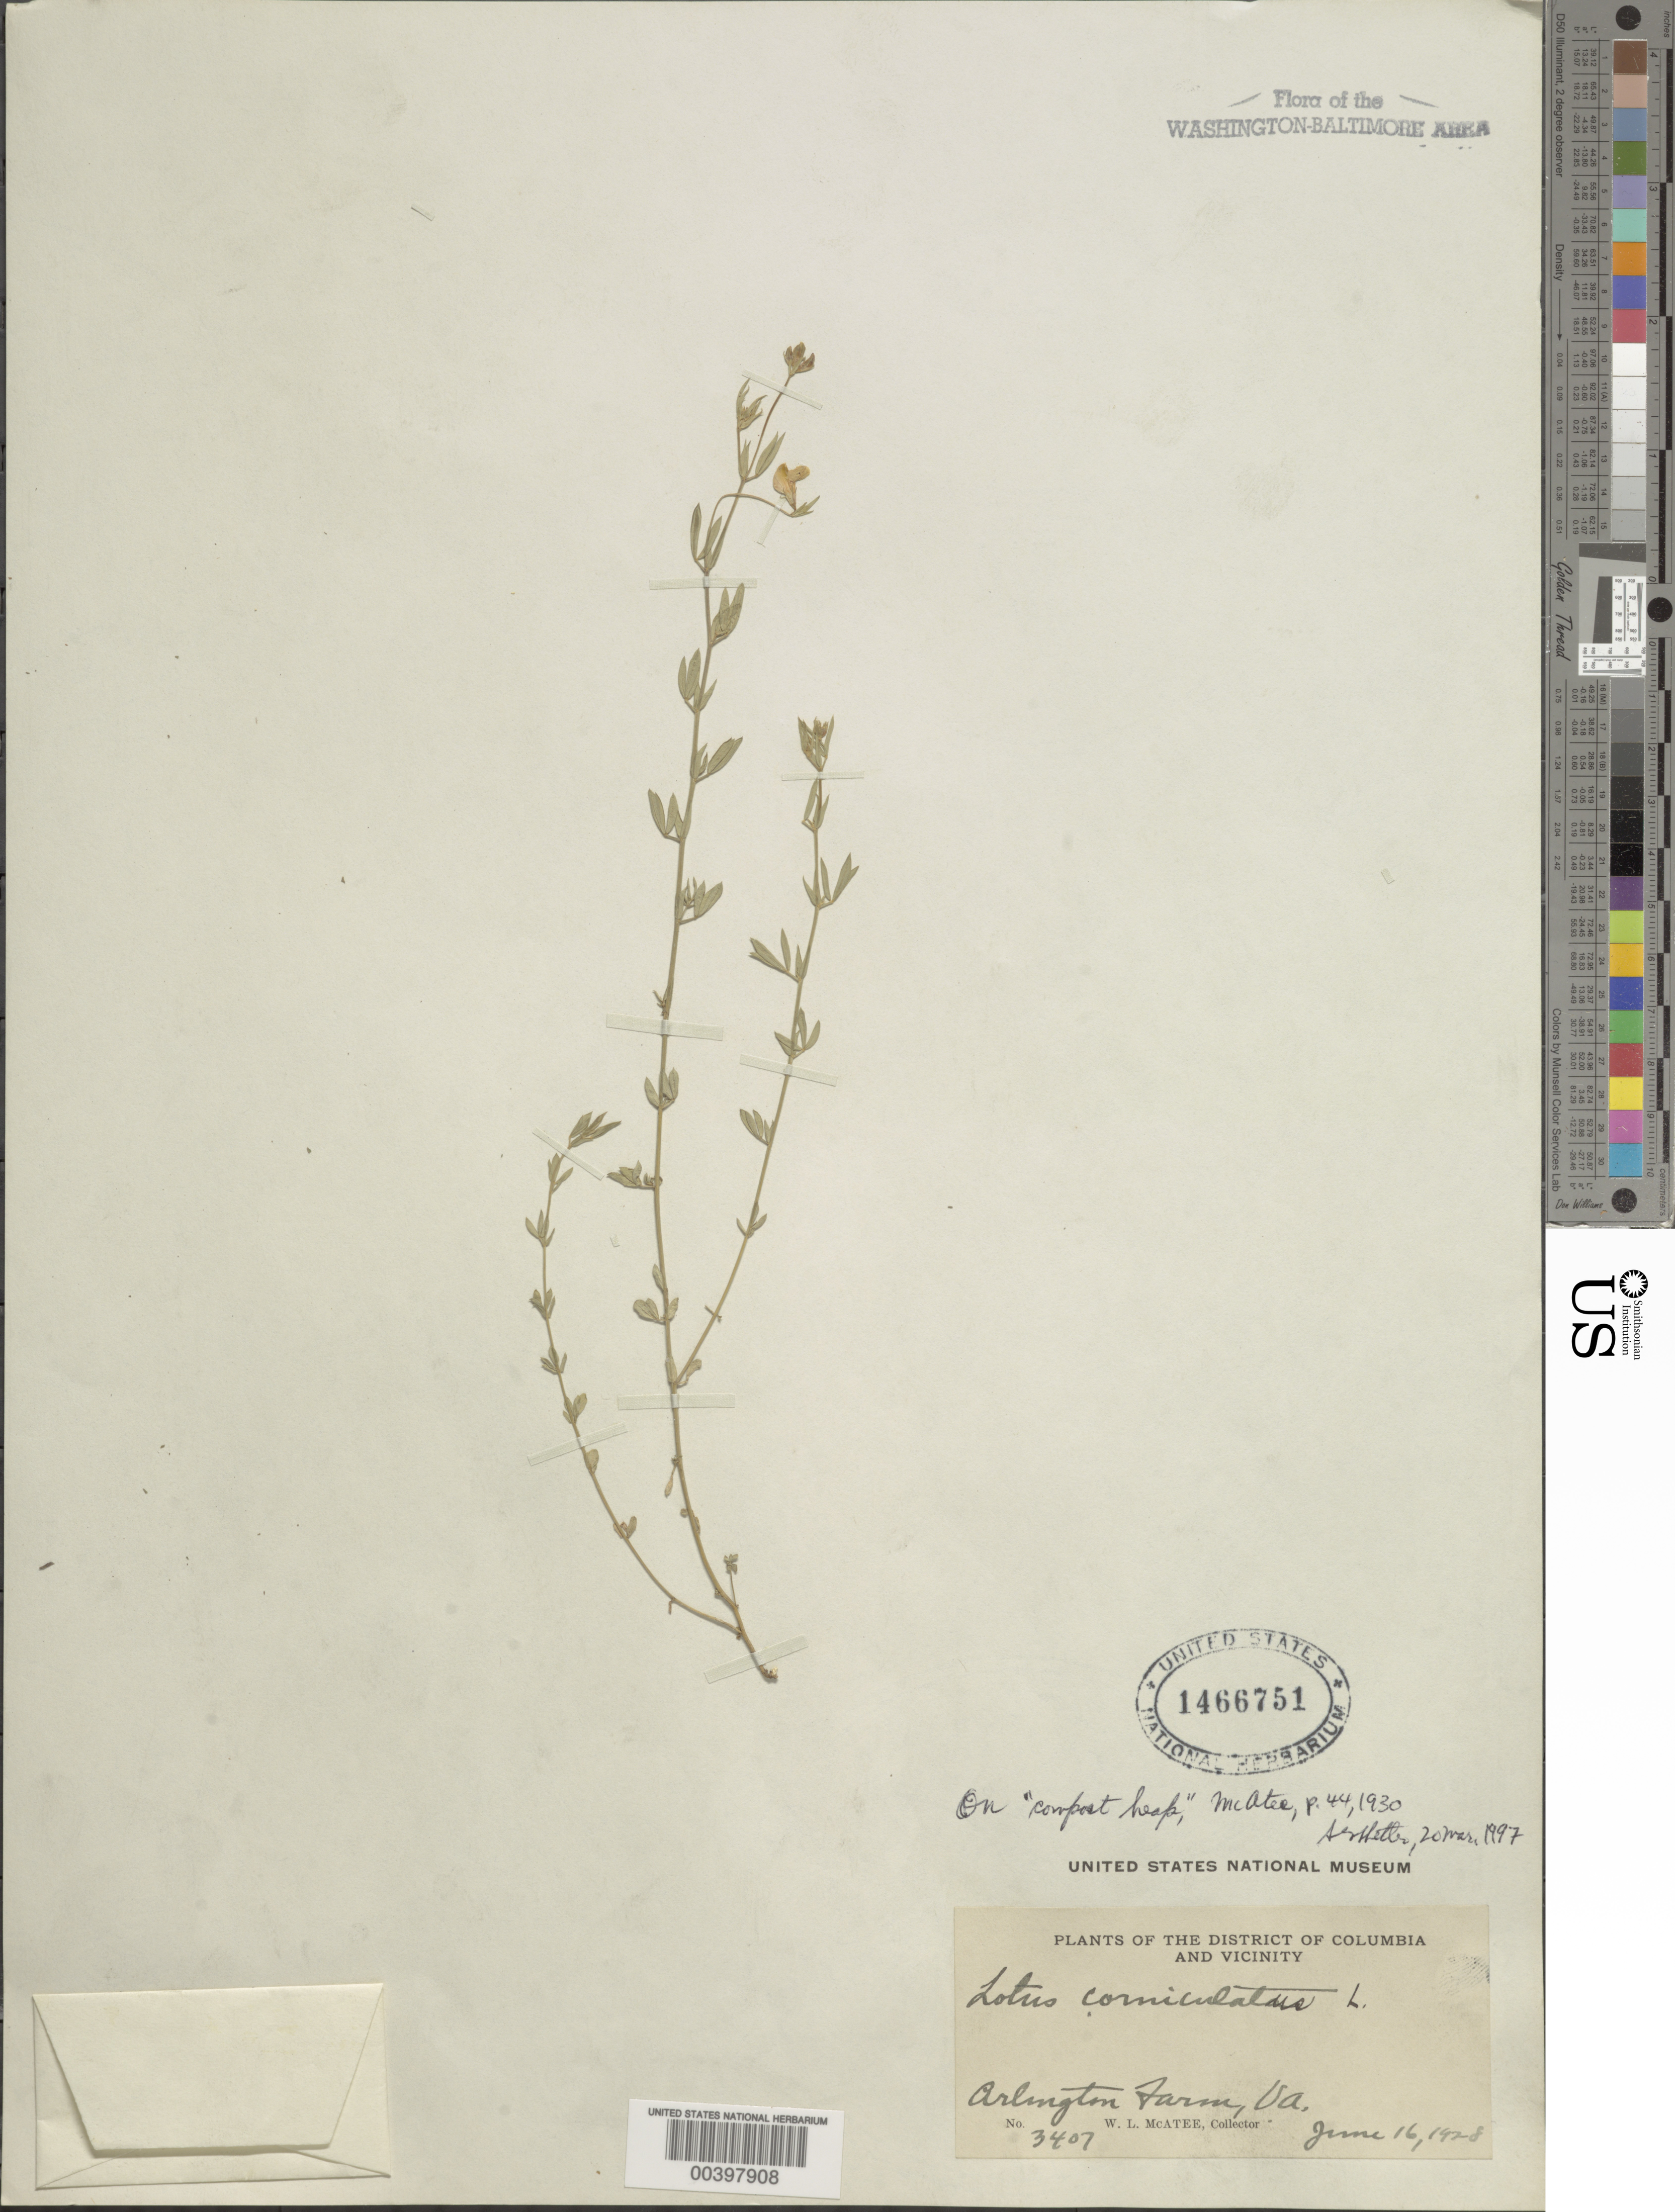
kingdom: Plantae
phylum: Tracheophyta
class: Magnoliopsida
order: Fabales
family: Fabaceae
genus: Lotus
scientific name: Lotus corniculatus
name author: L.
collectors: W. McAtee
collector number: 3407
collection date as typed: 16 Jun 1928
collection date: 1928-06-16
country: United States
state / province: Virginia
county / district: Arlington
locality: Arlington Farm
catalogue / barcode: US 1466751